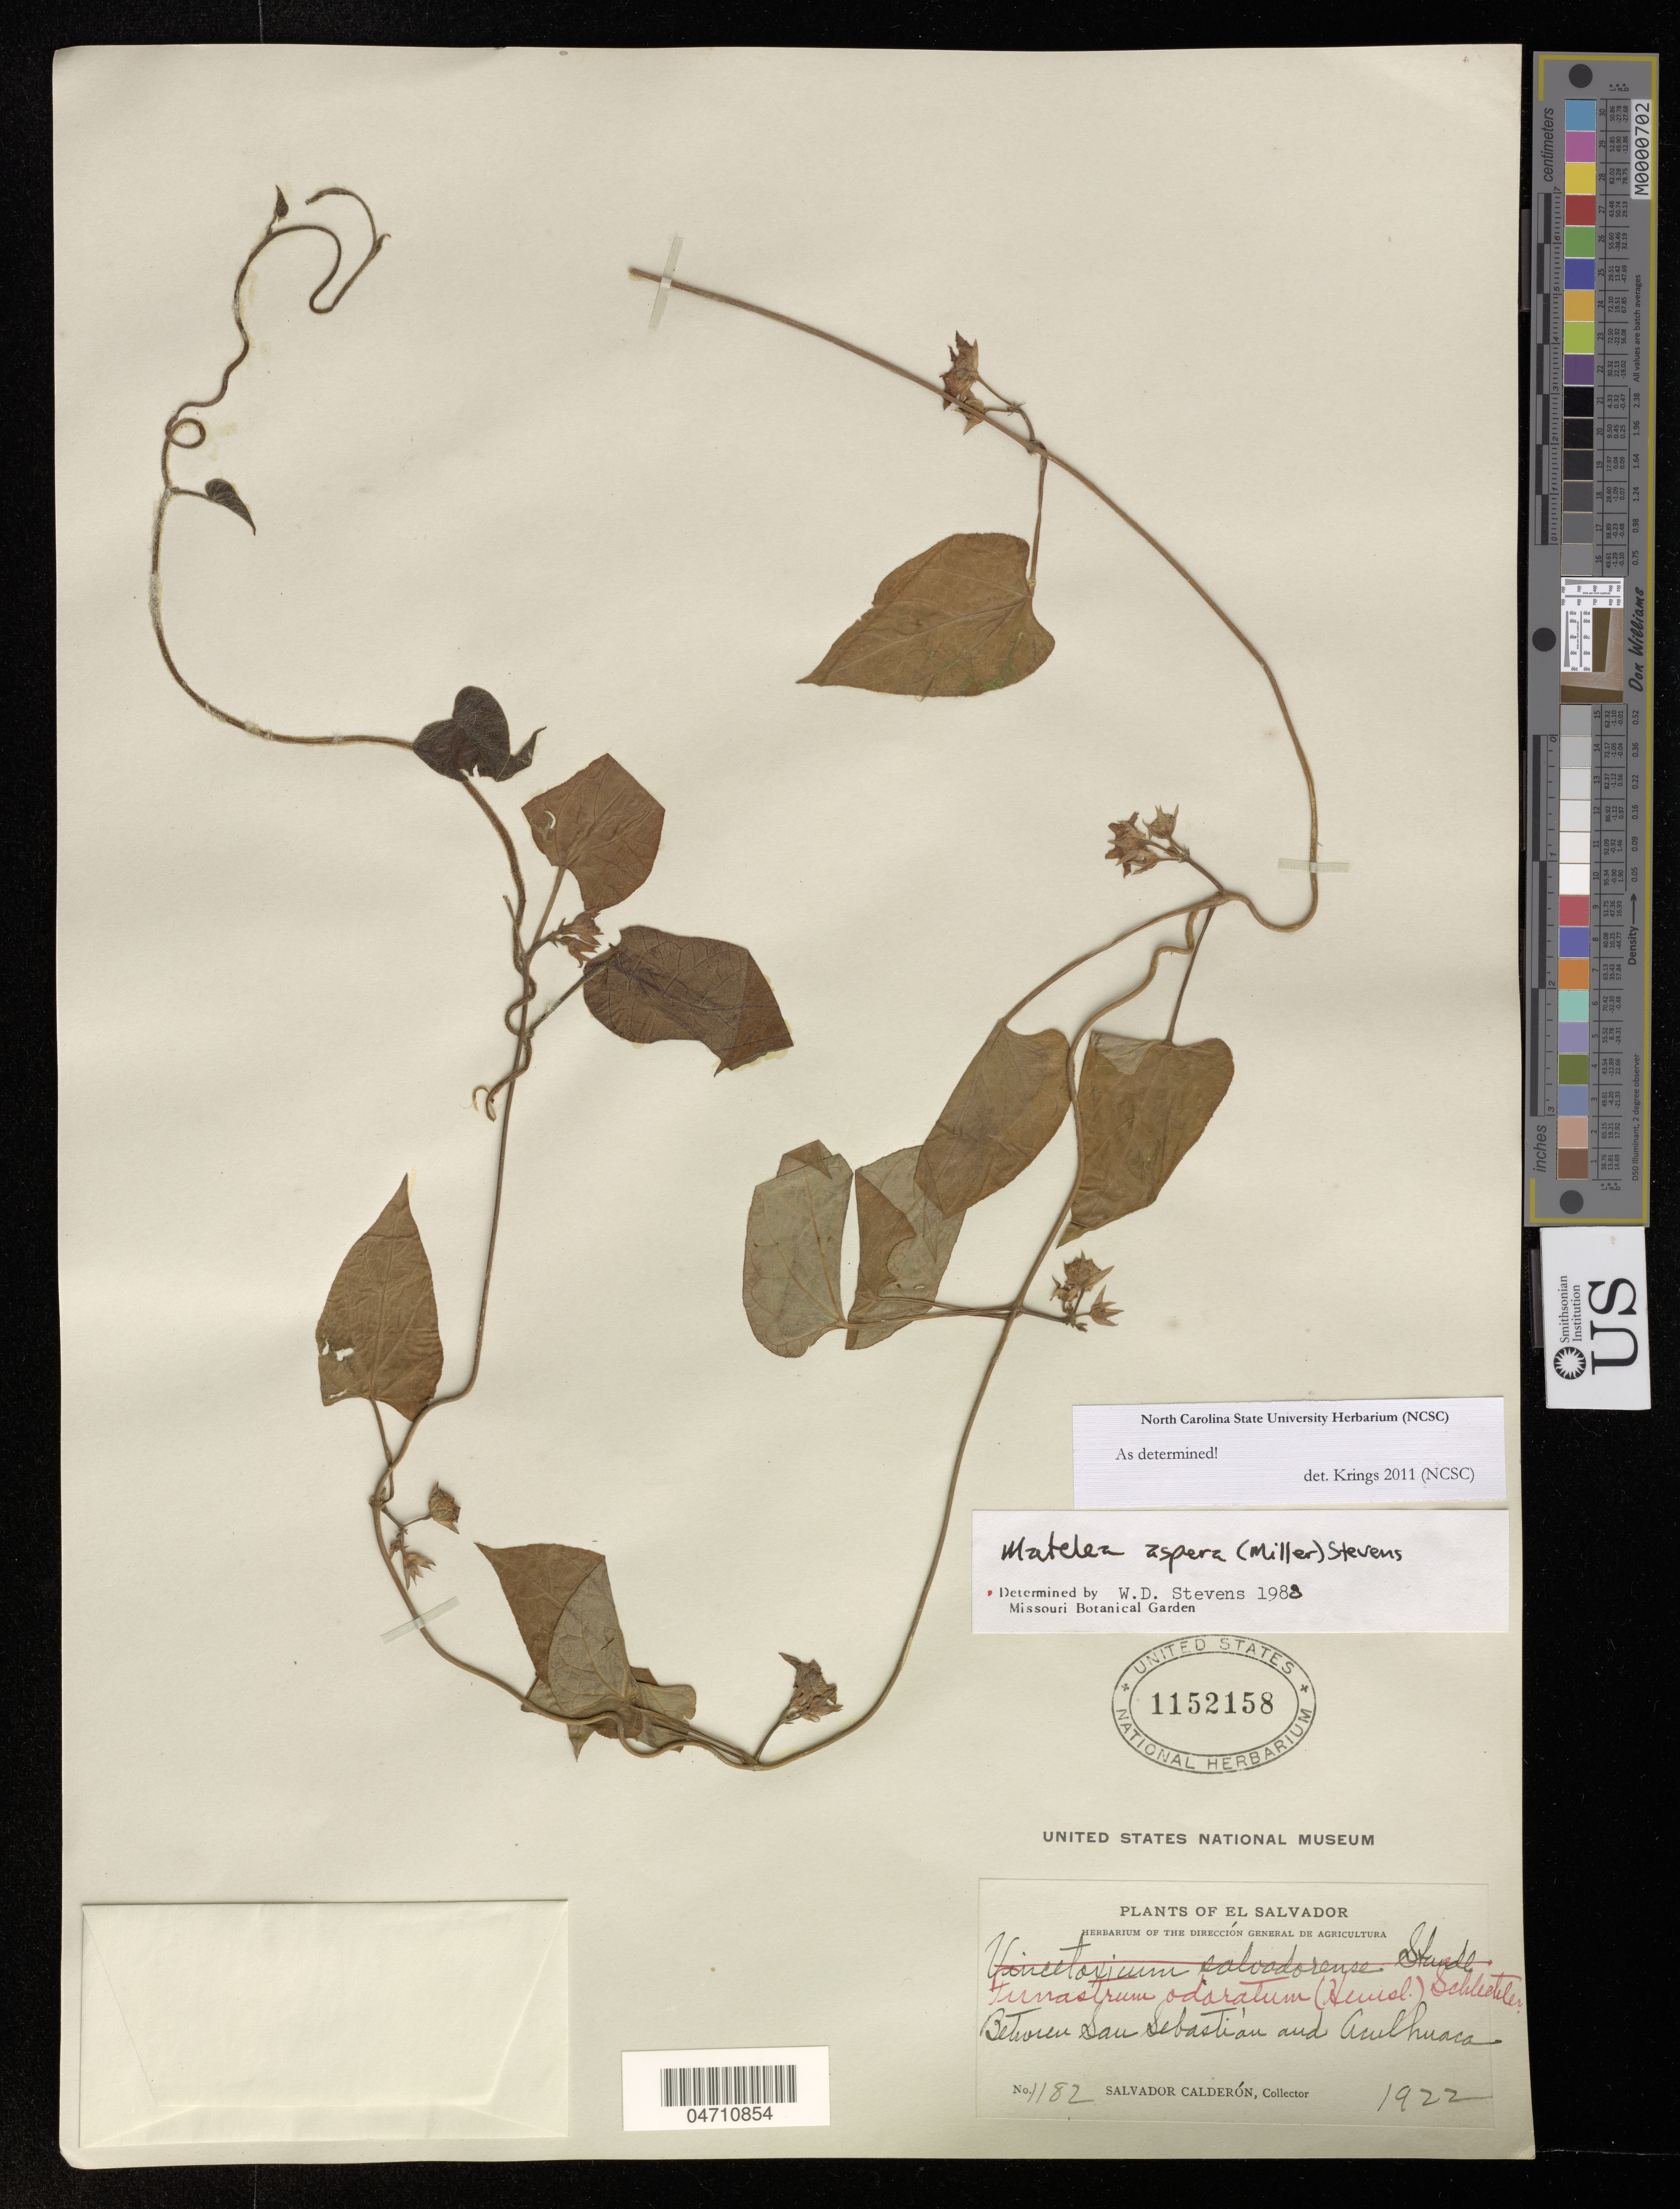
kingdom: Plantae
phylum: Tracheophyta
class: Magnoliopsida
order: Gentianales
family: Apocynaceae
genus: Matelea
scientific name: Matelea aspera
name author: (Mill.) W.D. Stevens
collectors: S. Calderón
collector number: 1182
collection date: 1922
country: El Salvador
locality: Between San Sebastian and Aculhuaca.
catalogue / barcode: US 1152158